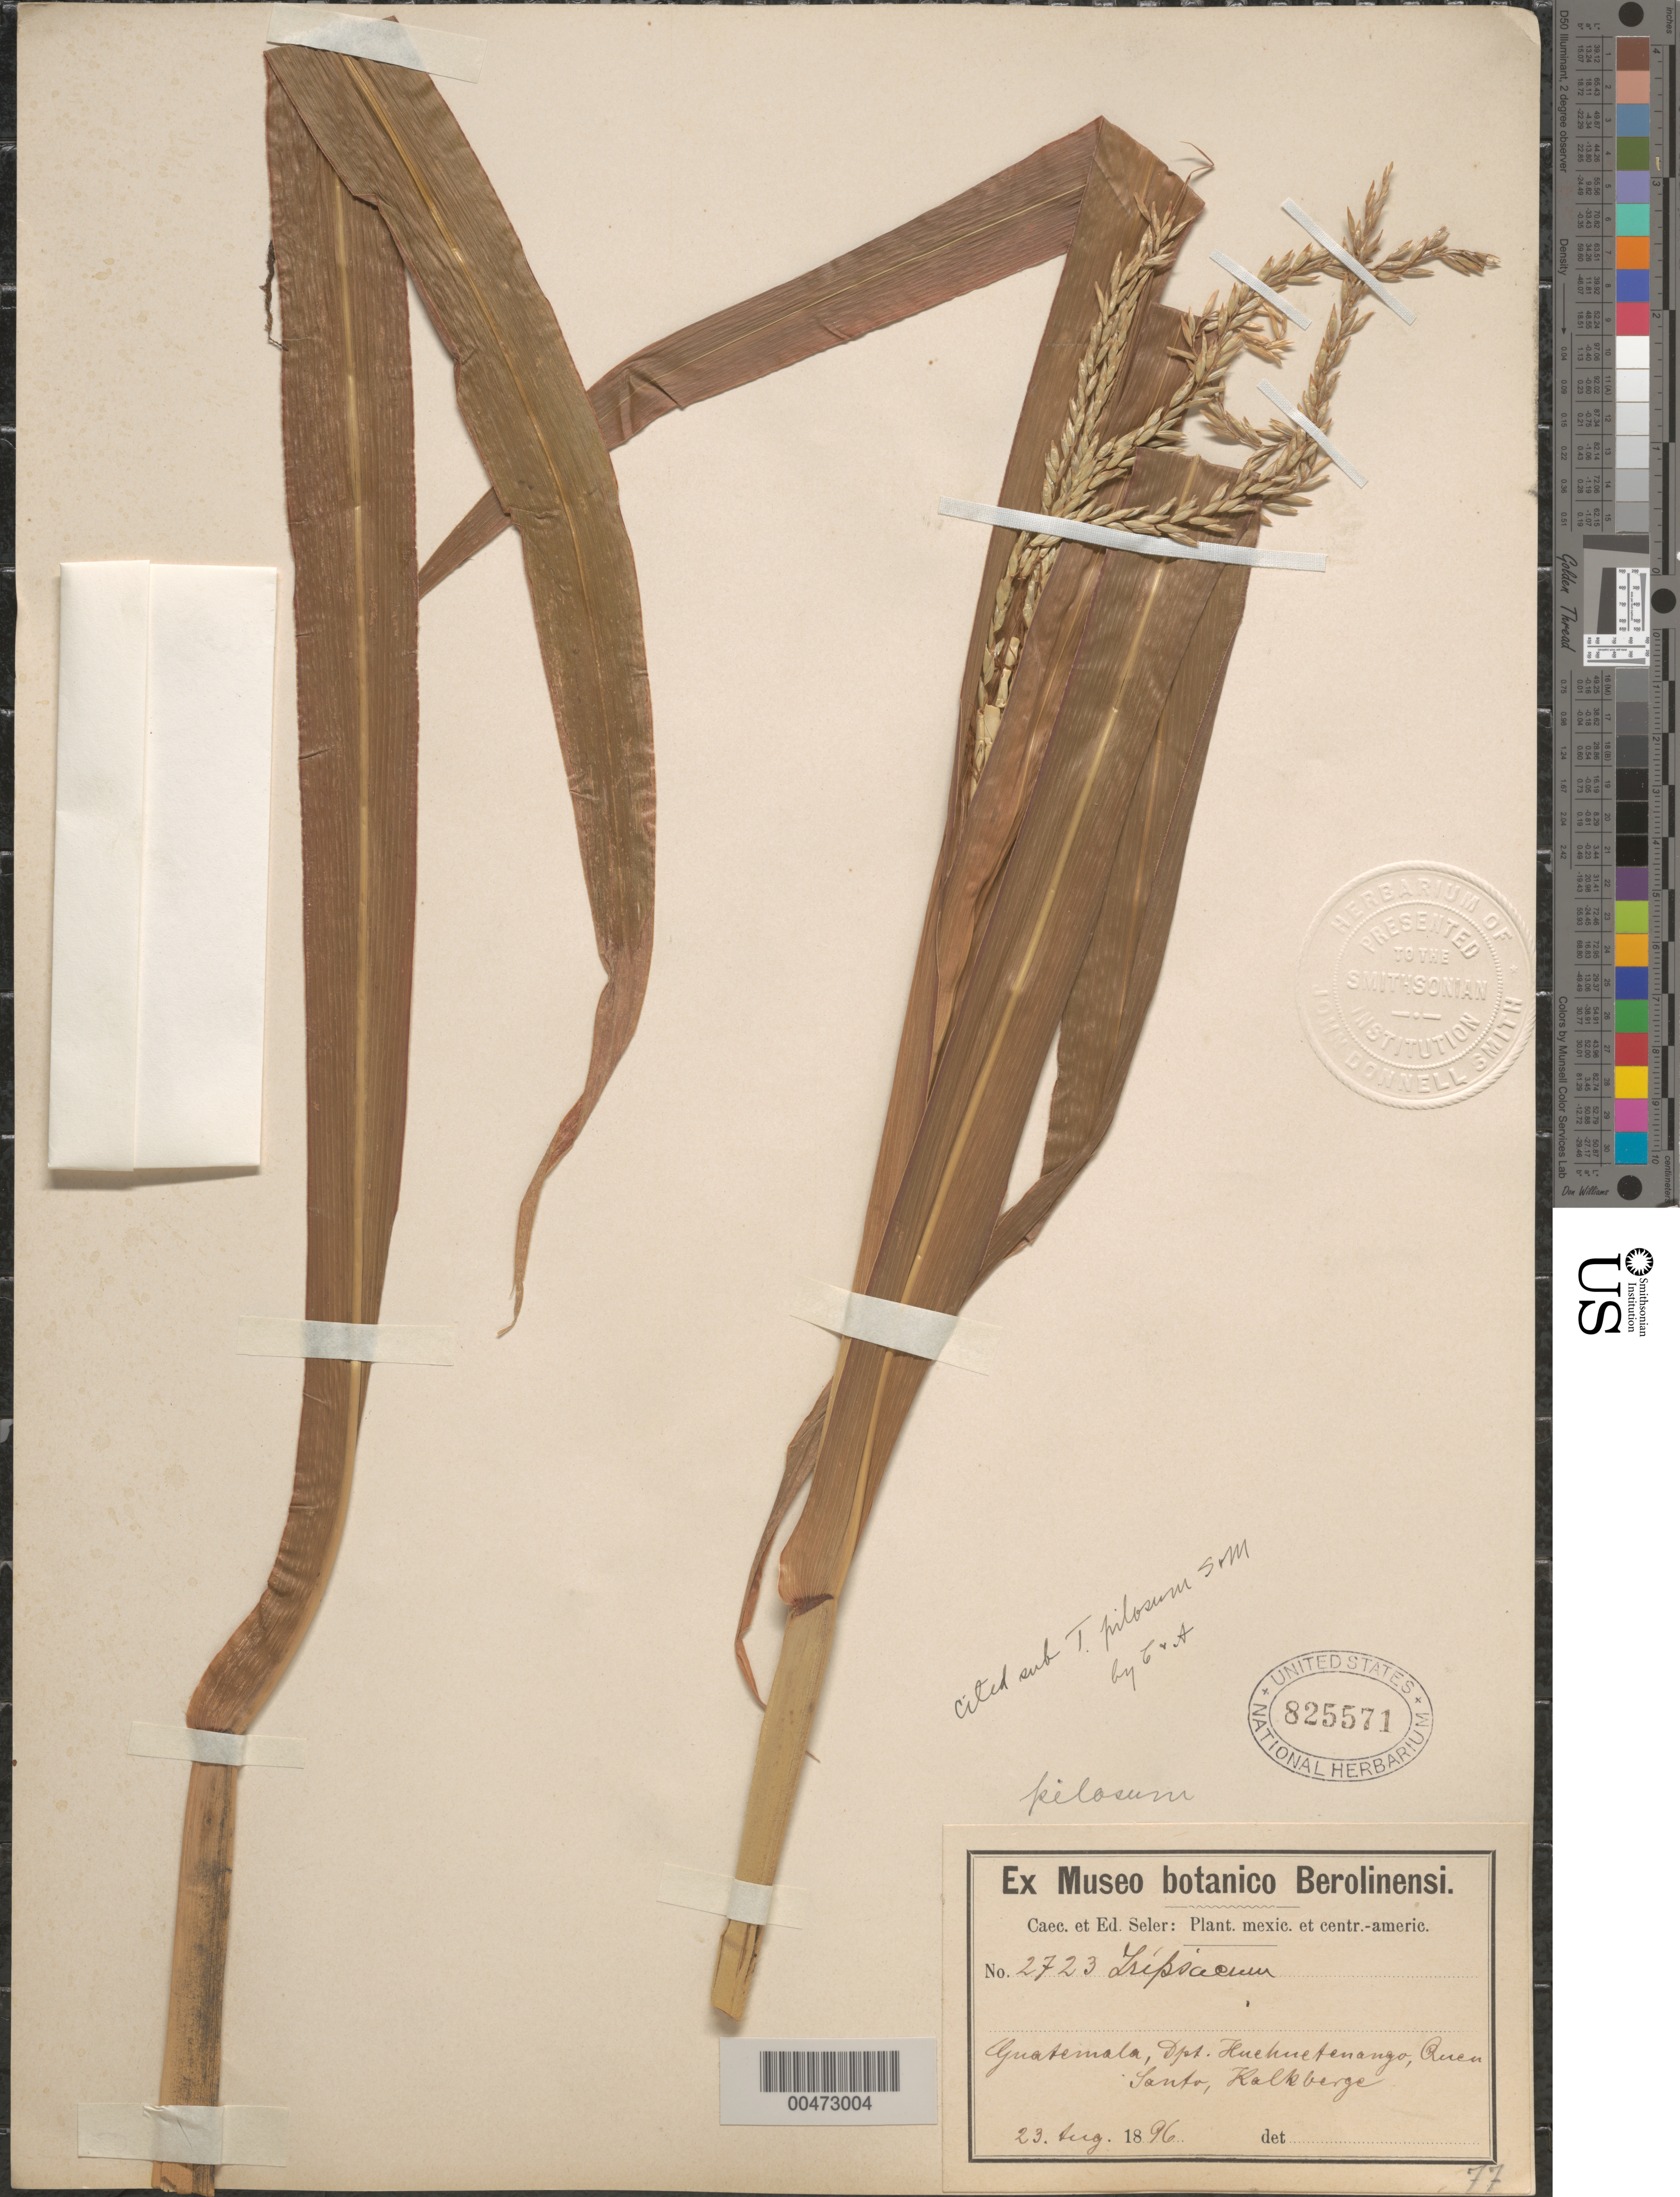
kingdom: Plantae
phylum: Tracheophyta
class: Liliopsida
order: Poales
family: Poaceae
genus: Tripsacum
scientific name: Tripsacum pilosum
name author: Scribn. & Merr.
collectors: C. Seler & E. Seler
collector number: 2723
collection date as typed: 23 Aug 1896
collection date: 1896-08-23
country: Guatemala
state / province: Huehuetenango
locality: Quen Santo, kalkberge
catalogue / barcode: US 825571